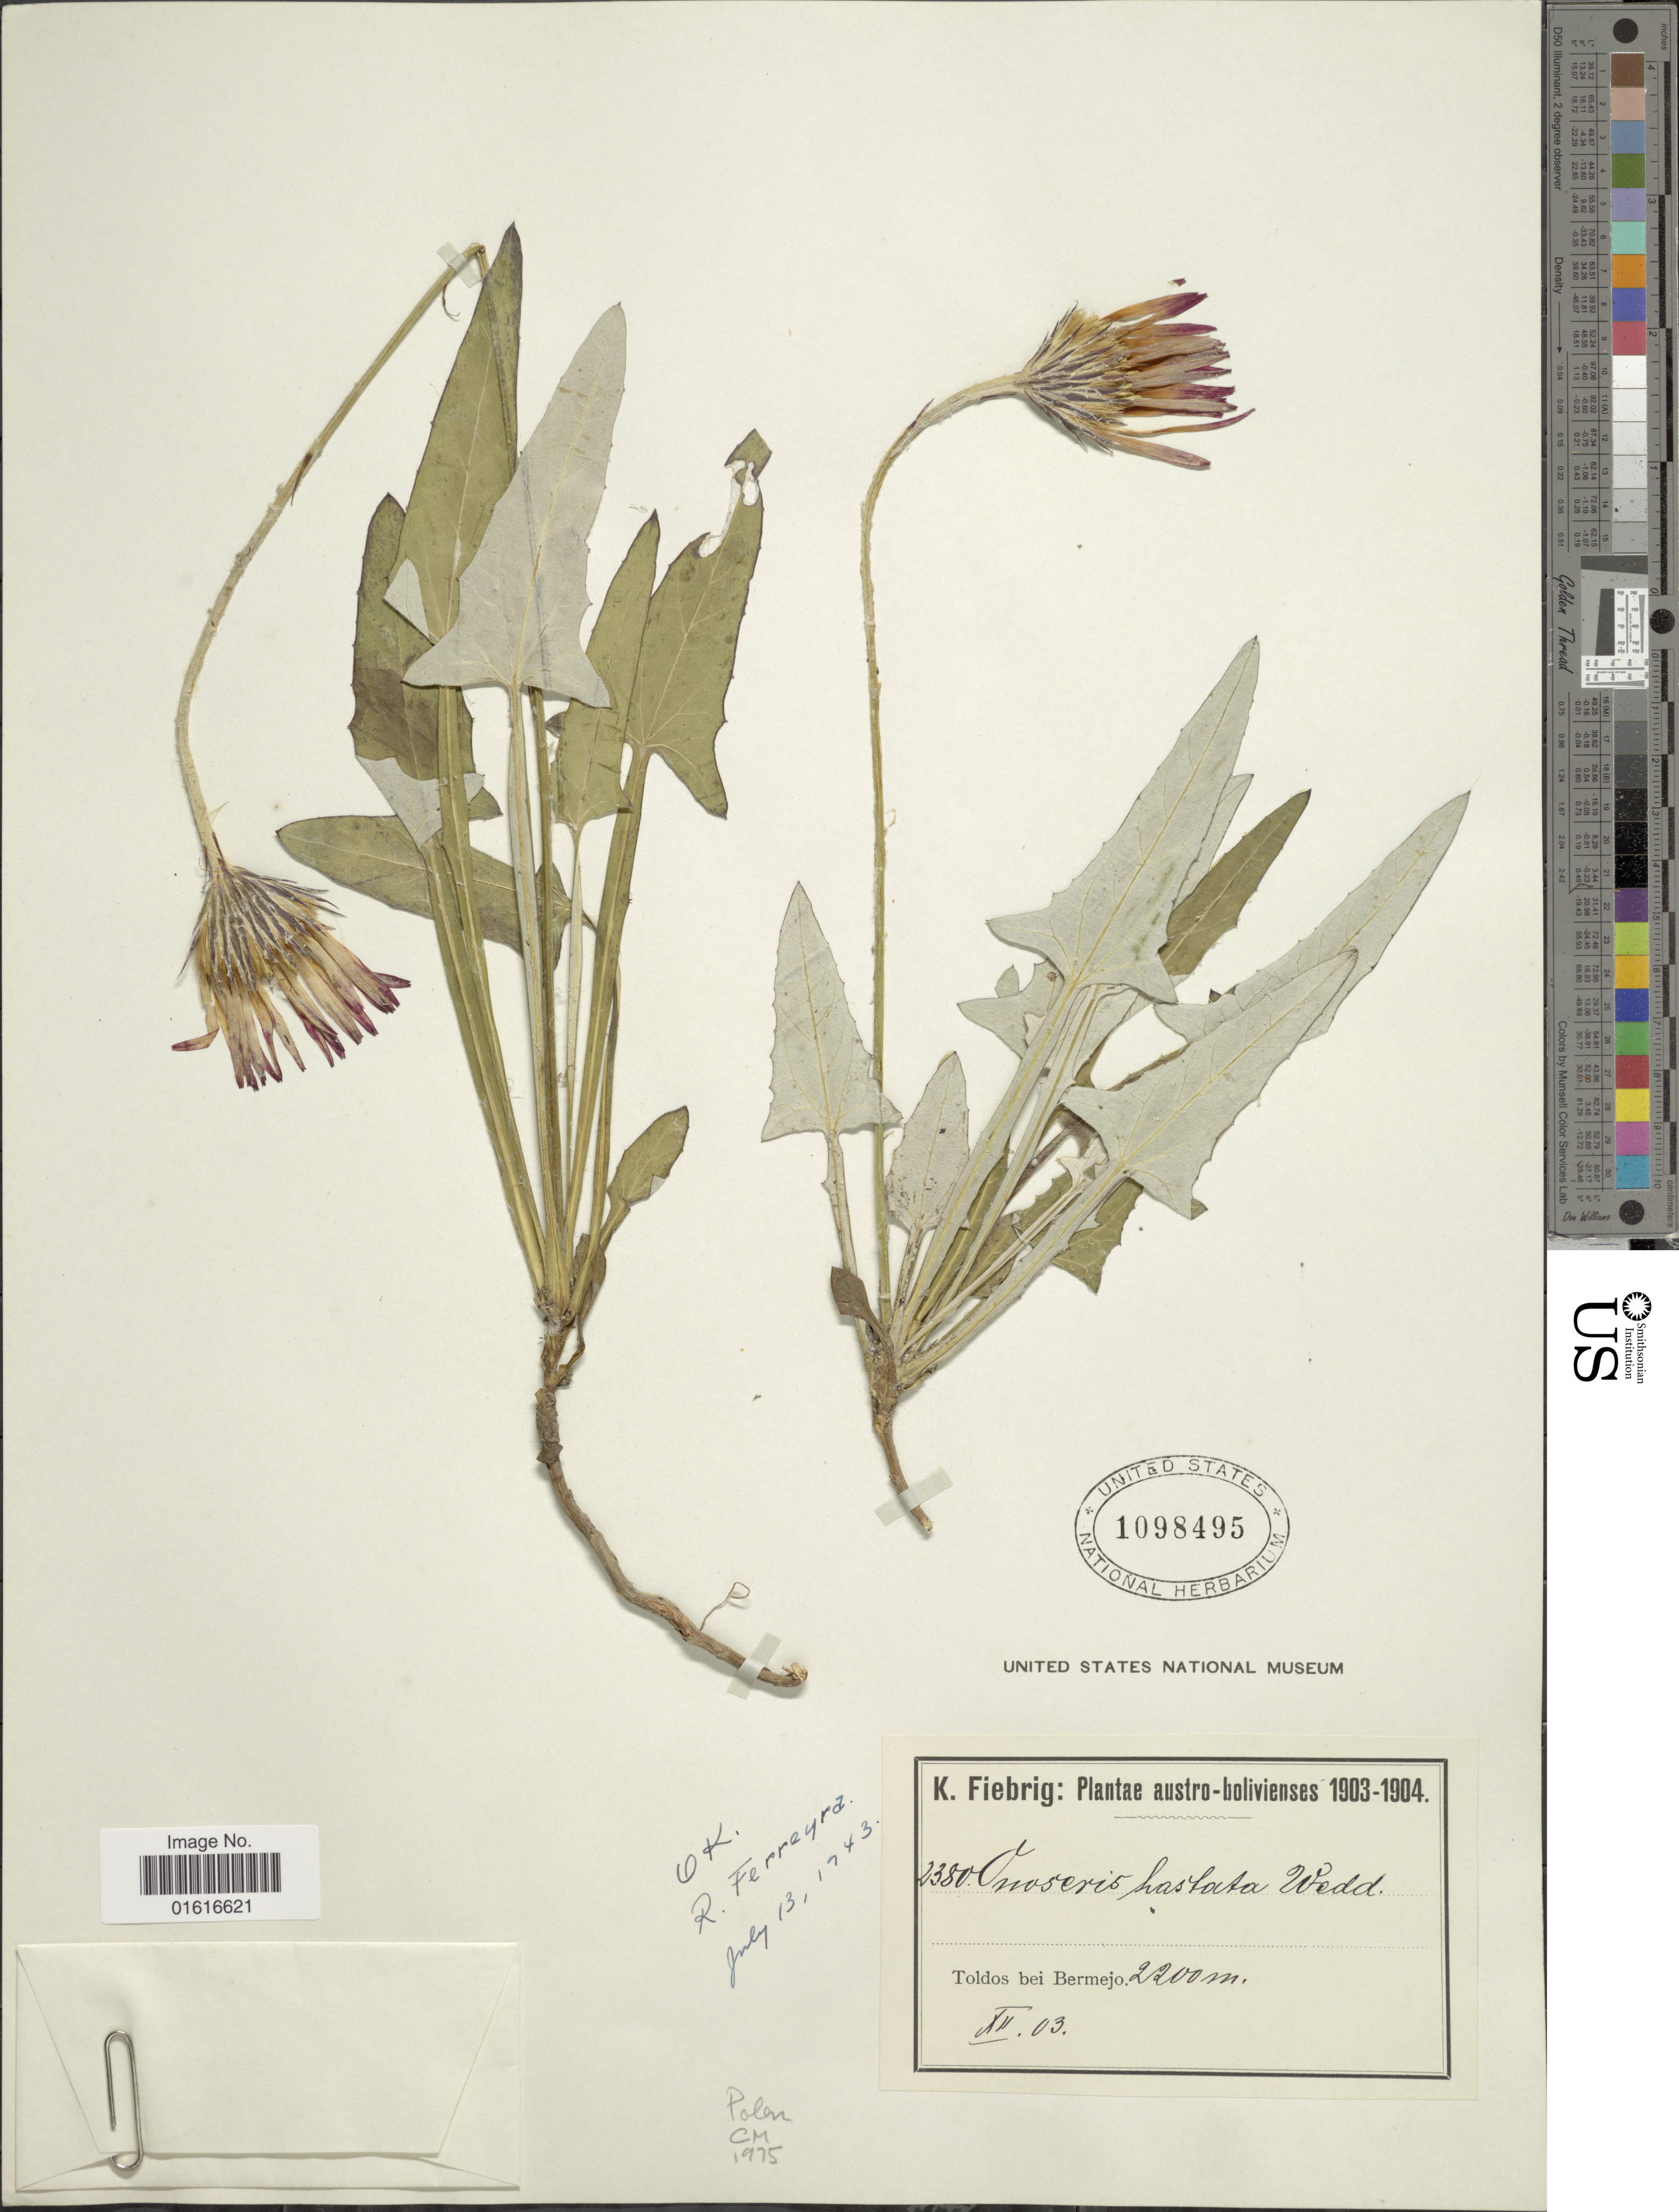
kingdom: Plantae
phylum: Tracheophyta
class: Magnoliopsida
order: Asterales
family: Asteraceae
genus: Onoseris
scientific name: Onoseris hastata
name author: Wedd.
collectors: K. Fiebrig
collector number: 2380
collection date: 1903-12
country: Bolivia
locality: Toldos bey Bermejo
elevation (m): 2200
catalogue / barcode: US 1098495